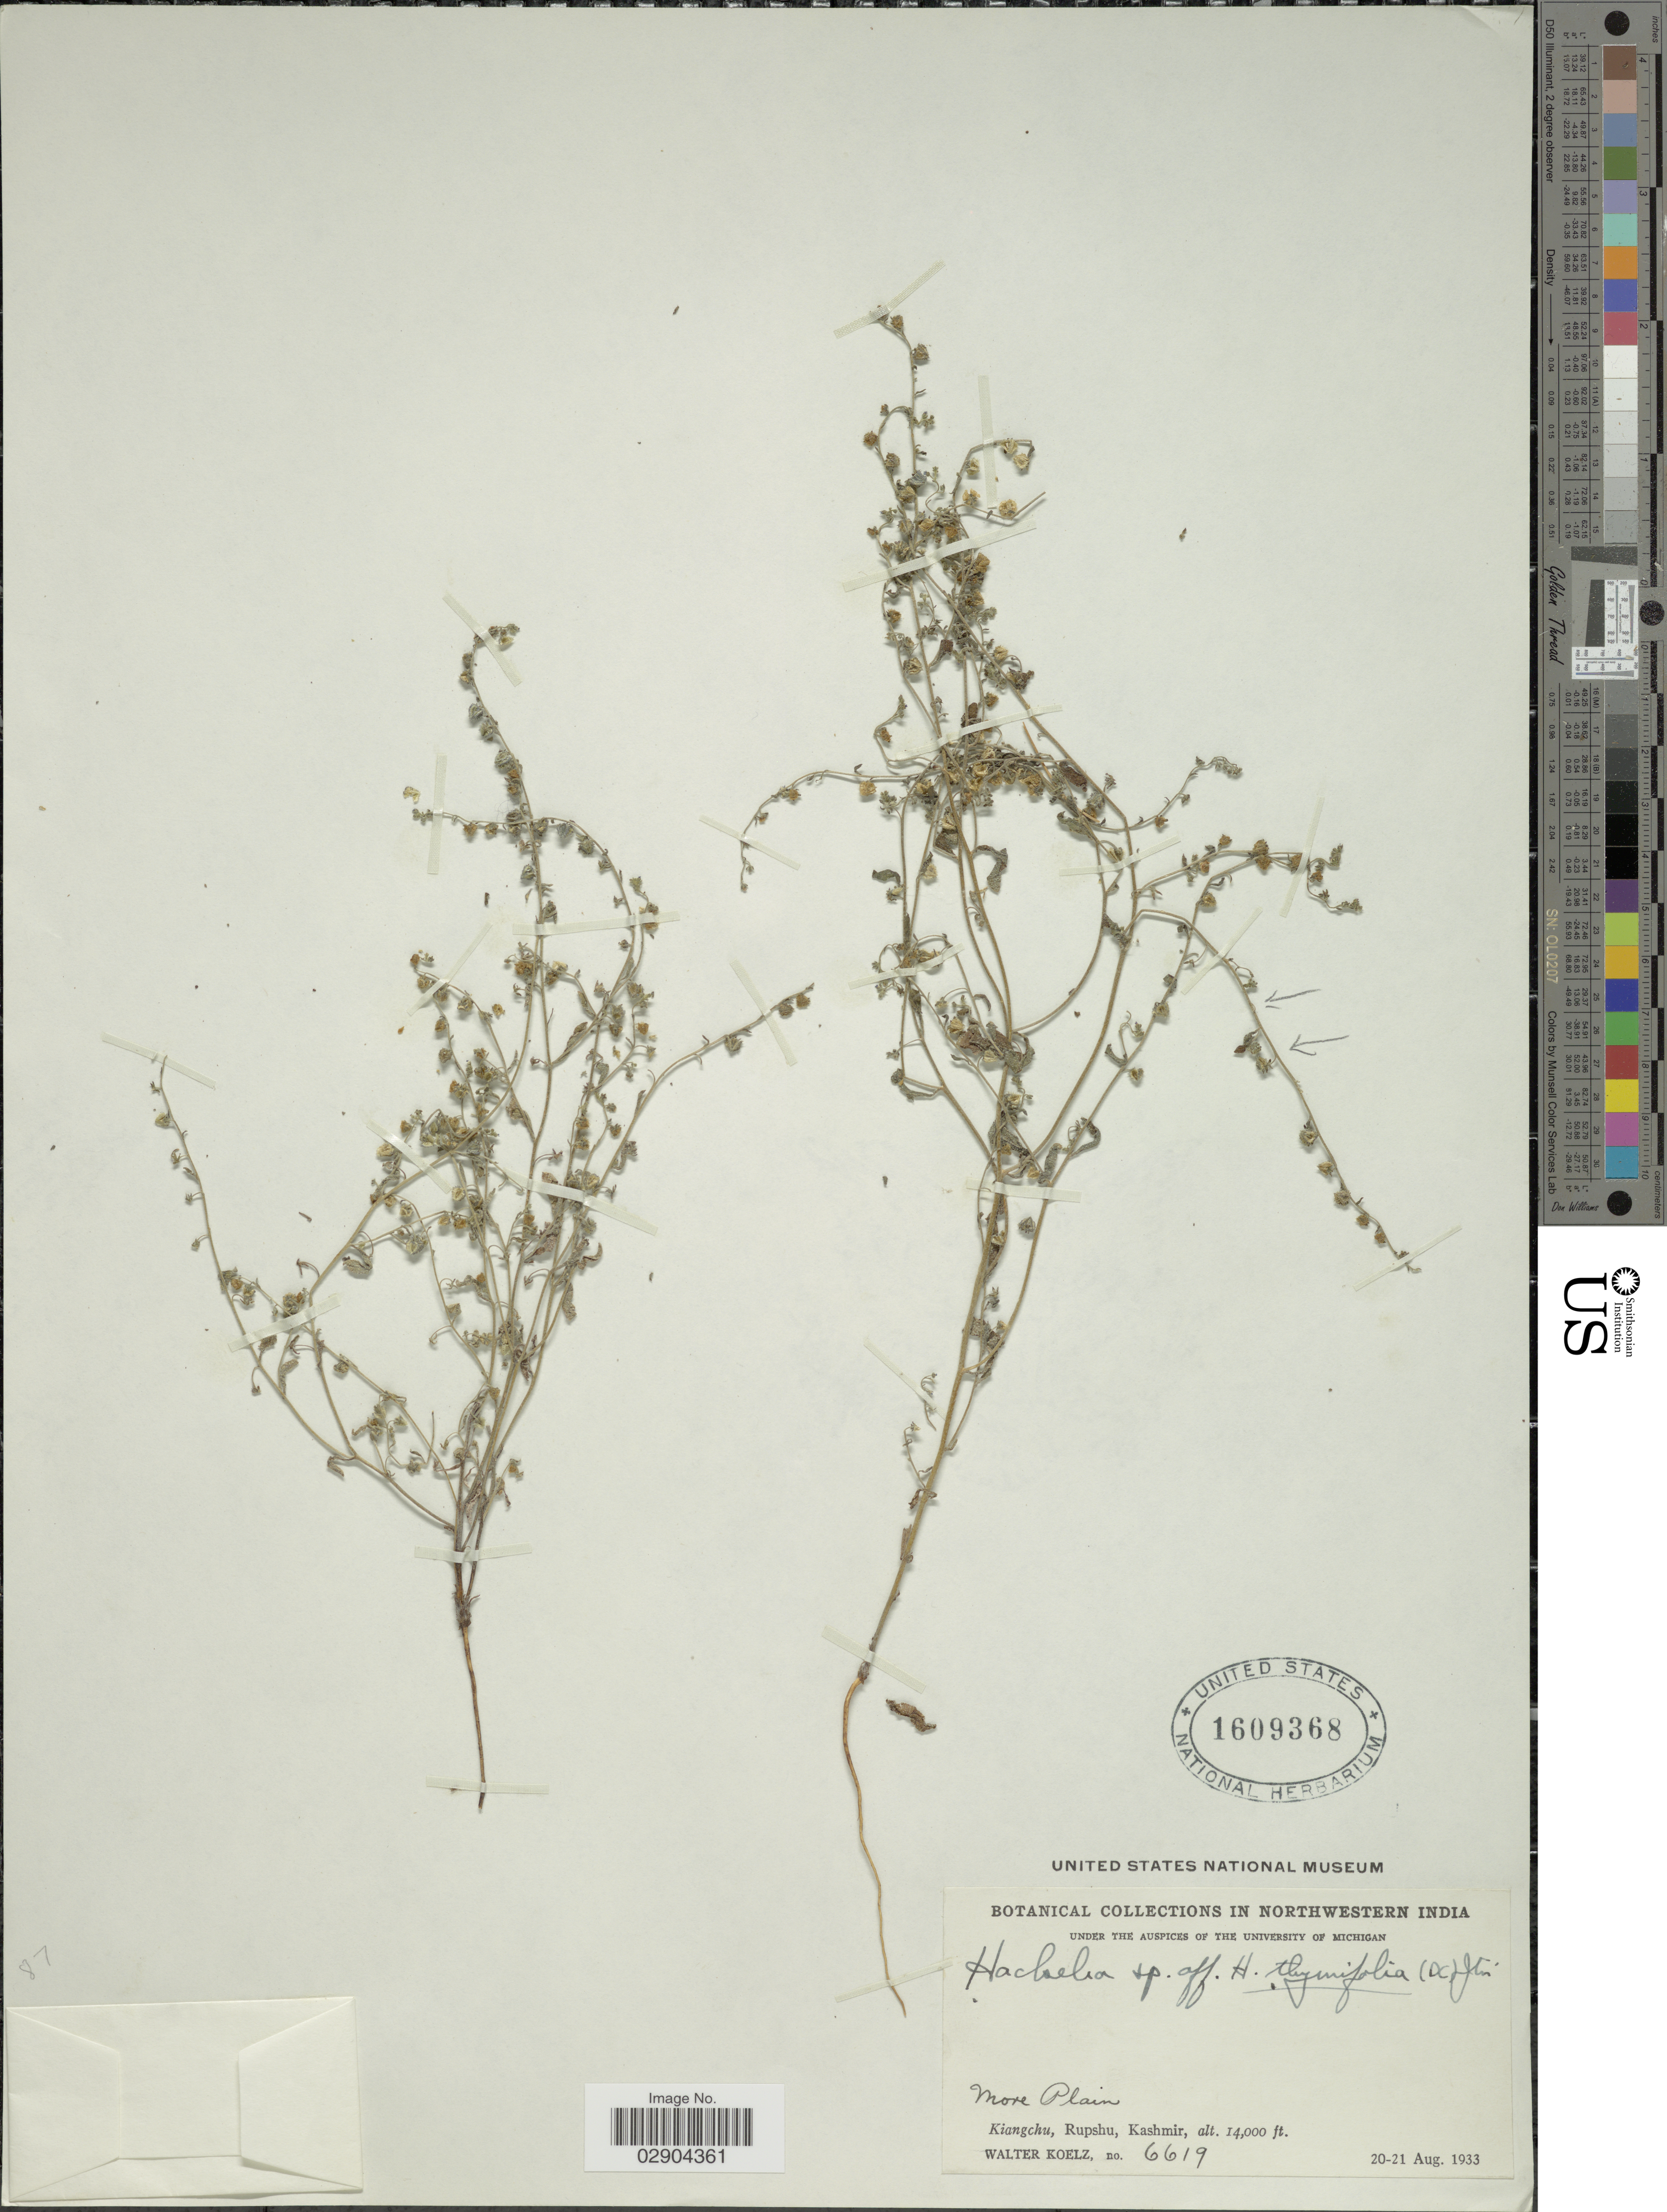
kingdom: Plantae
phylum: Tracheophyta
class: Magnoliopsida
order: Boraginales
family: Boraginaceae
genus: Hackelia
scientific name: Hackelia thymifolia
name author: (A. DC.) I.M. Johnst.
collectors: W. N. Koelz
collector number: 6619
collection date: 1933-08-20/1933-08-21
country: India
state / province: Jammu and Kashmir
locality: In Northwestern India. Mor Plain. Kiangchu, Rupshu, Kashmir.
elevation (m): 4267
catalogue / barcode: US 1609368